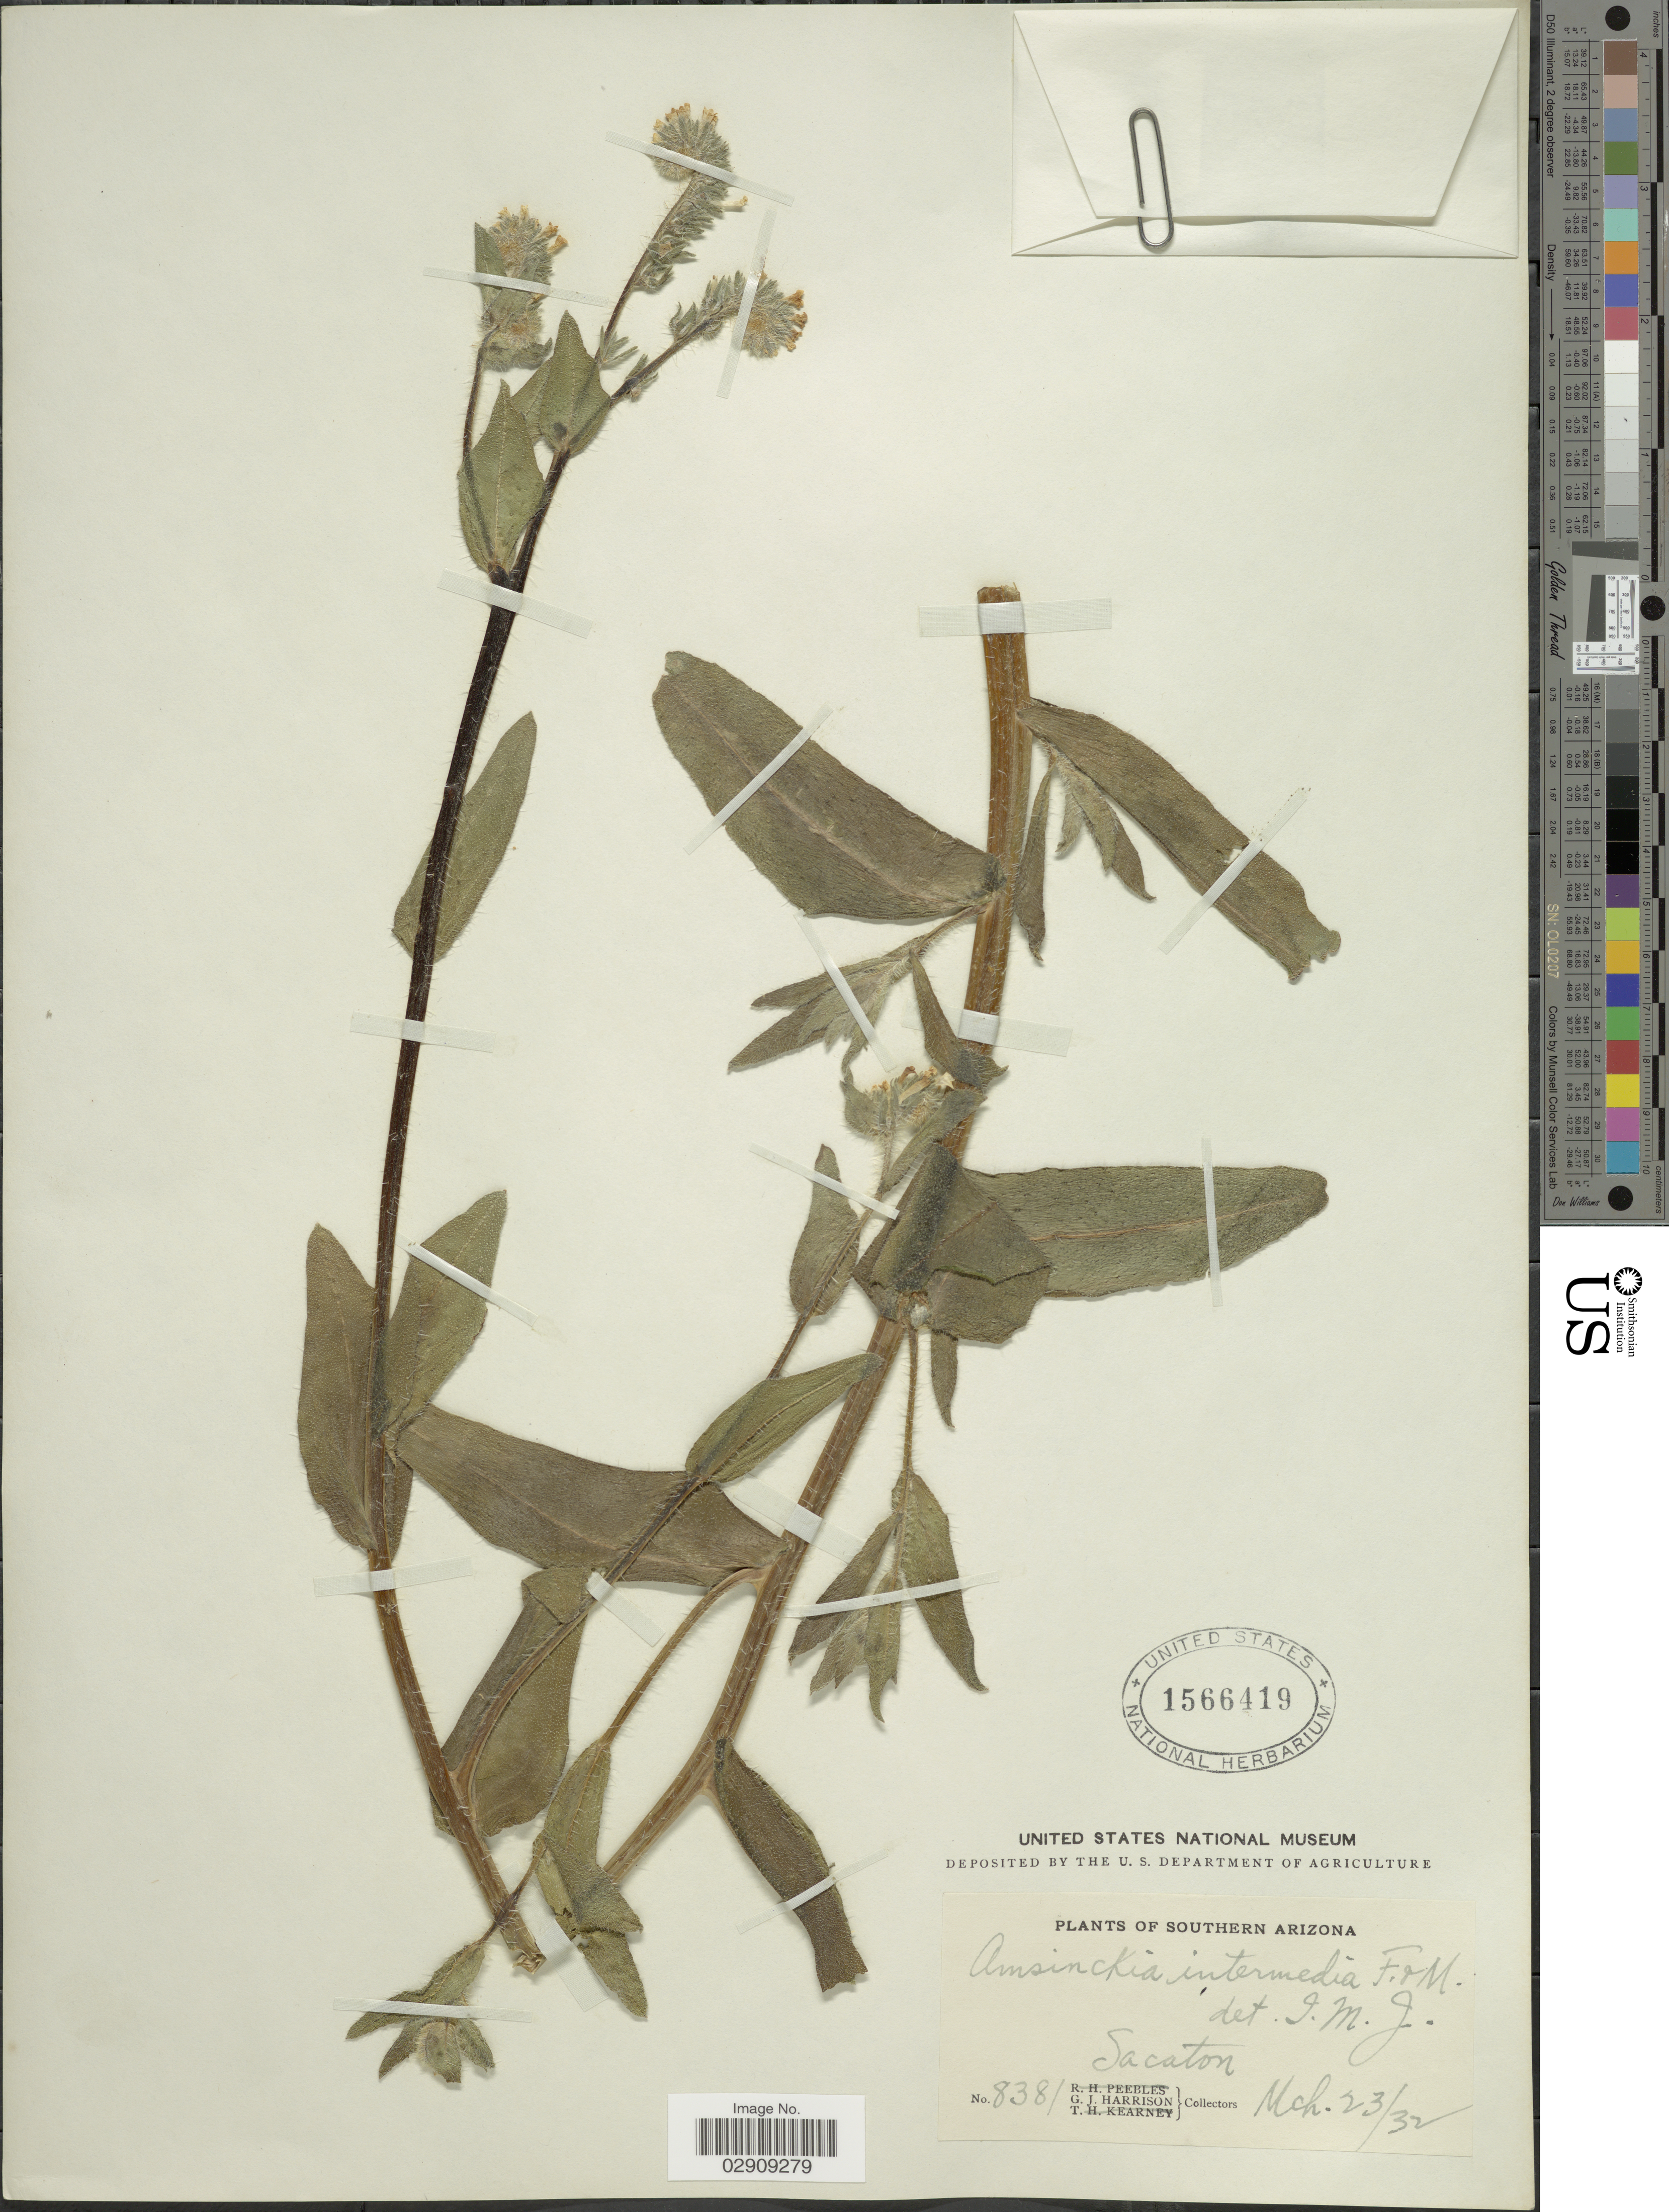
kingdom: Plantae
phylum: Tracheophyta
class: Magnoliopsida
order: Boraginales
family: Boraginaceae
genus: Amsinckia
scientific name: Amsinckia menziesii var. intermedia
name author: (Fisch. & C.A. Mey.) Ganders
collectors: G. J. Harrison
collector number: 8381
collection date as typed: Transcribed d/m/y: 23/3/32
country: United States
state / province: Arizona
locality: Southern Arizona. Sacaton.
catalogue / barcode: US 1566419